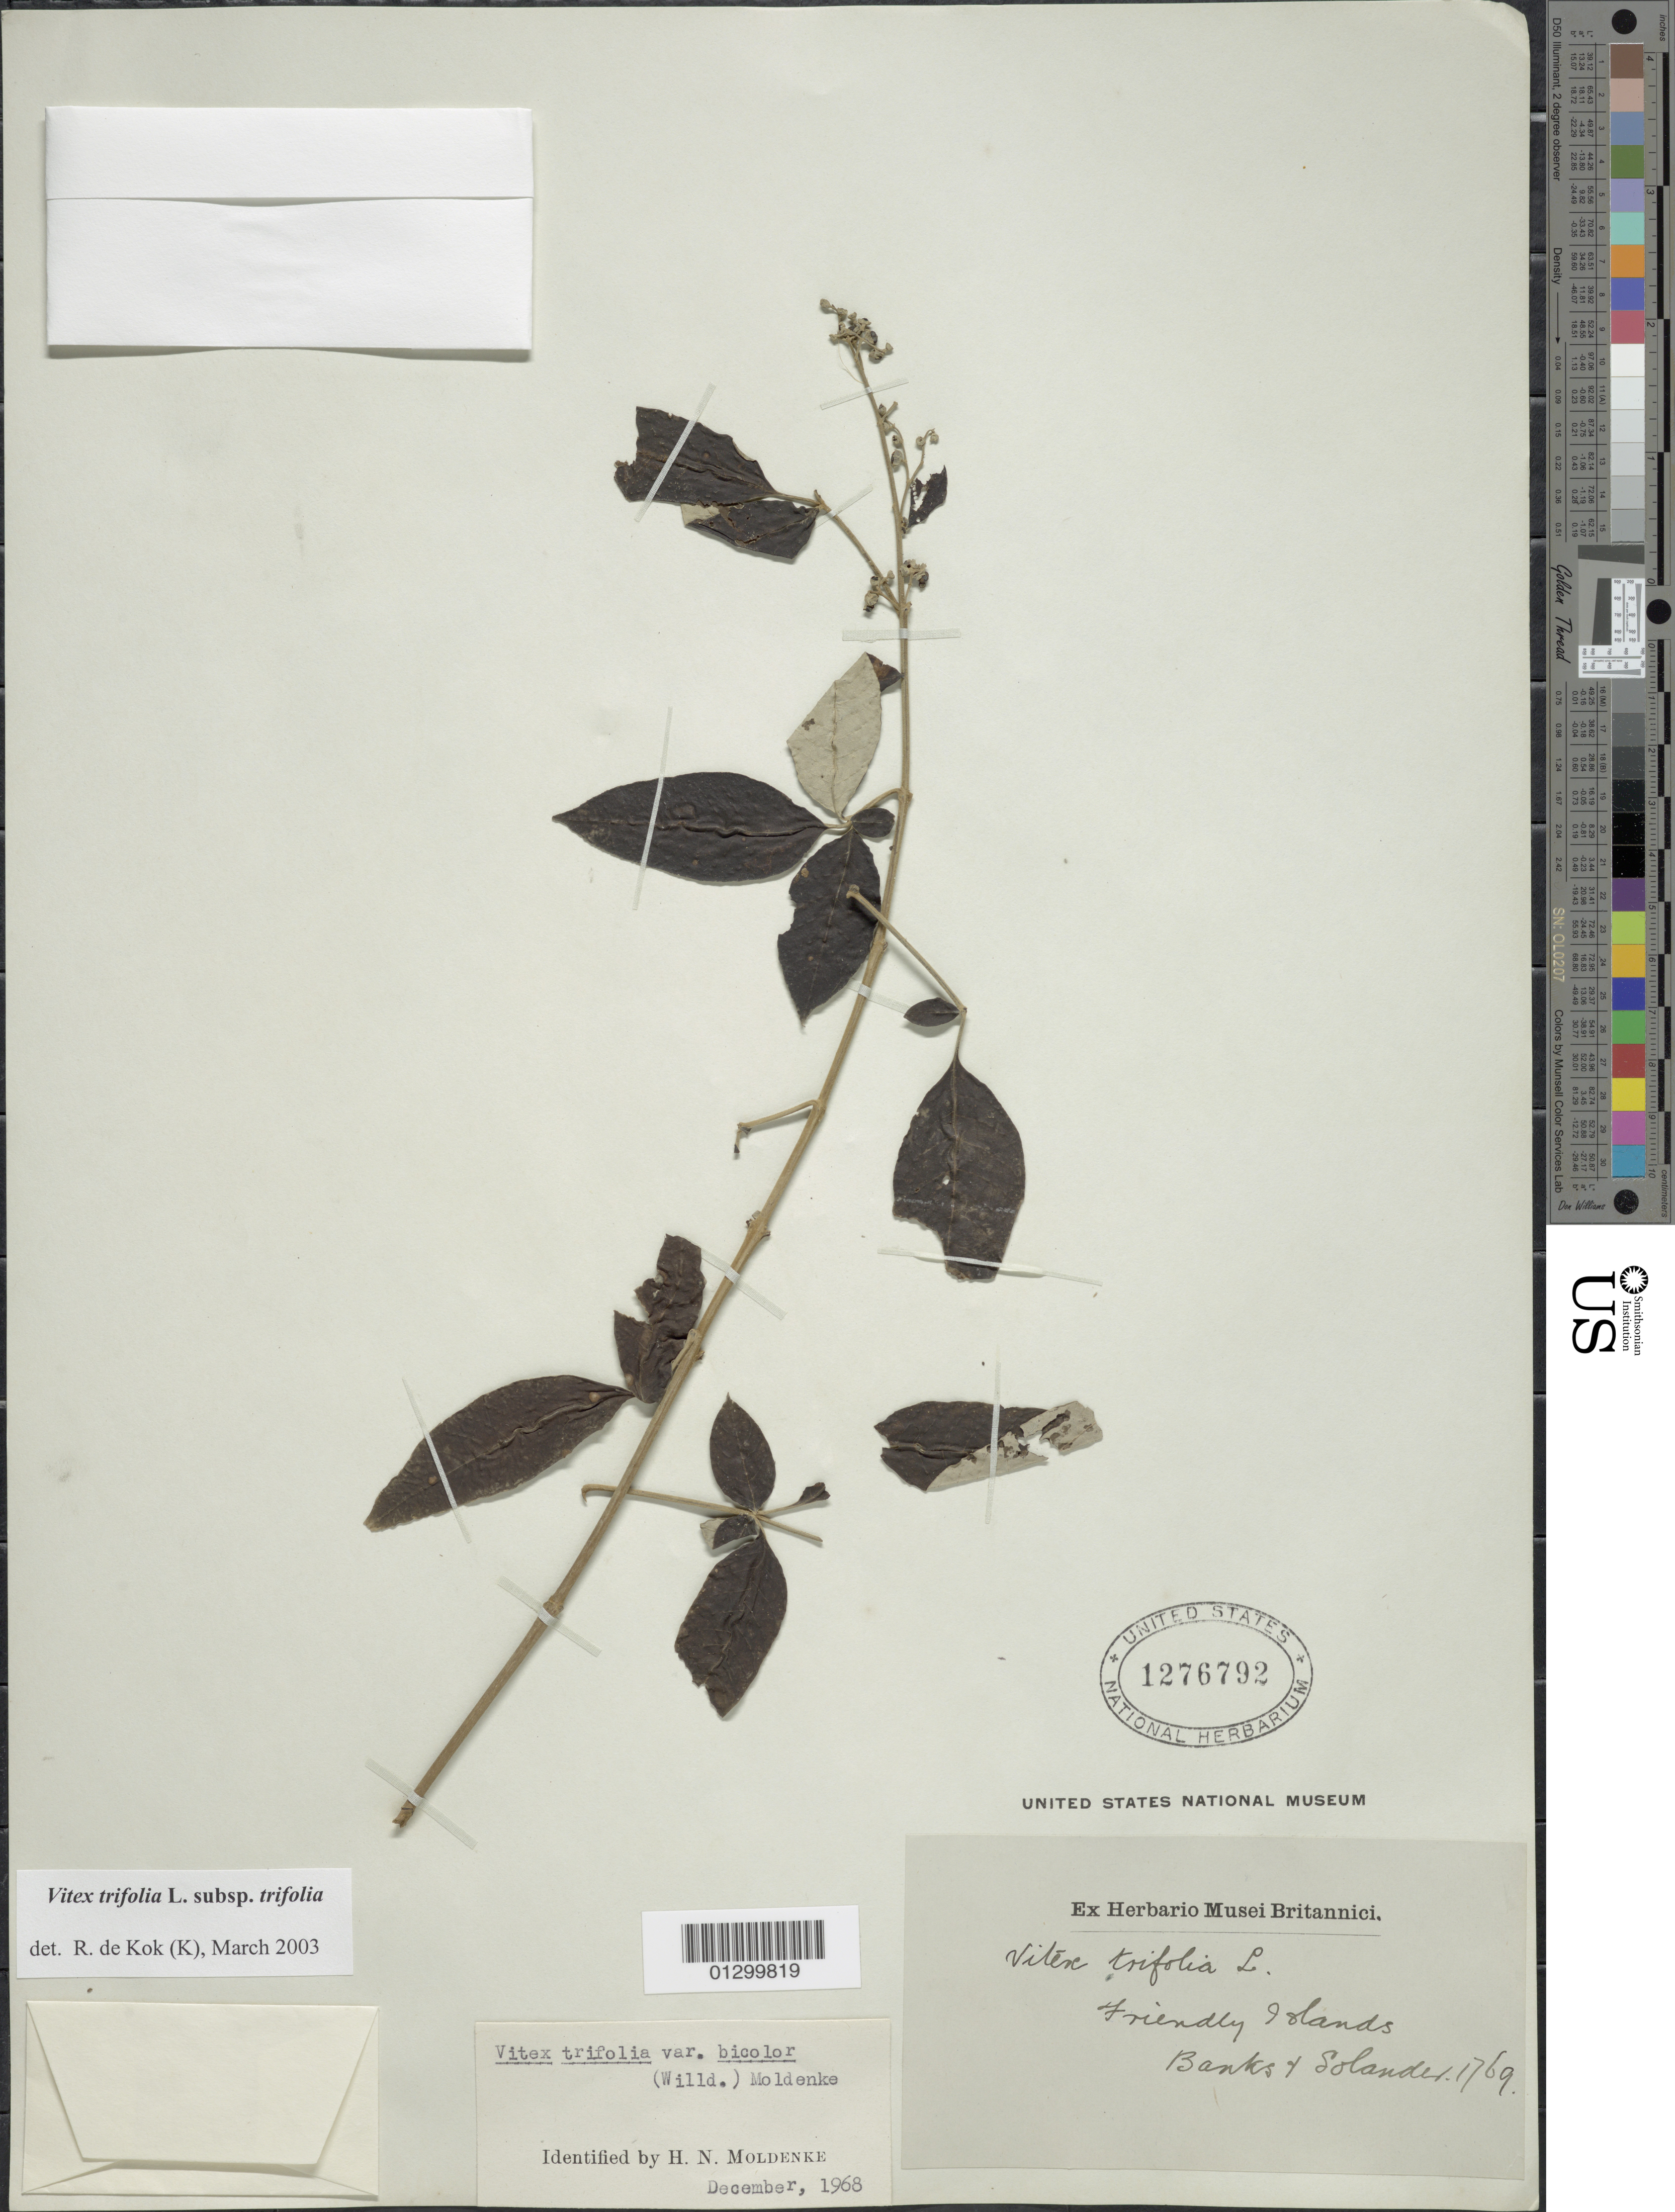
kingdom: Plantae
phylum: Tracheophyta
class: Magnoliopsida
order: Lamiales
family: Lamiaceae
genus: Vitex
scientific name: Vitex trifolia var. trifolia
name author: L.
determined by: Kok, R. de, (K)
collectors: J. Banks & D. C. Solander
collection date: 1769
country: Tonga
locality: Friendly Islands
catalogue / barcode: US 1276792